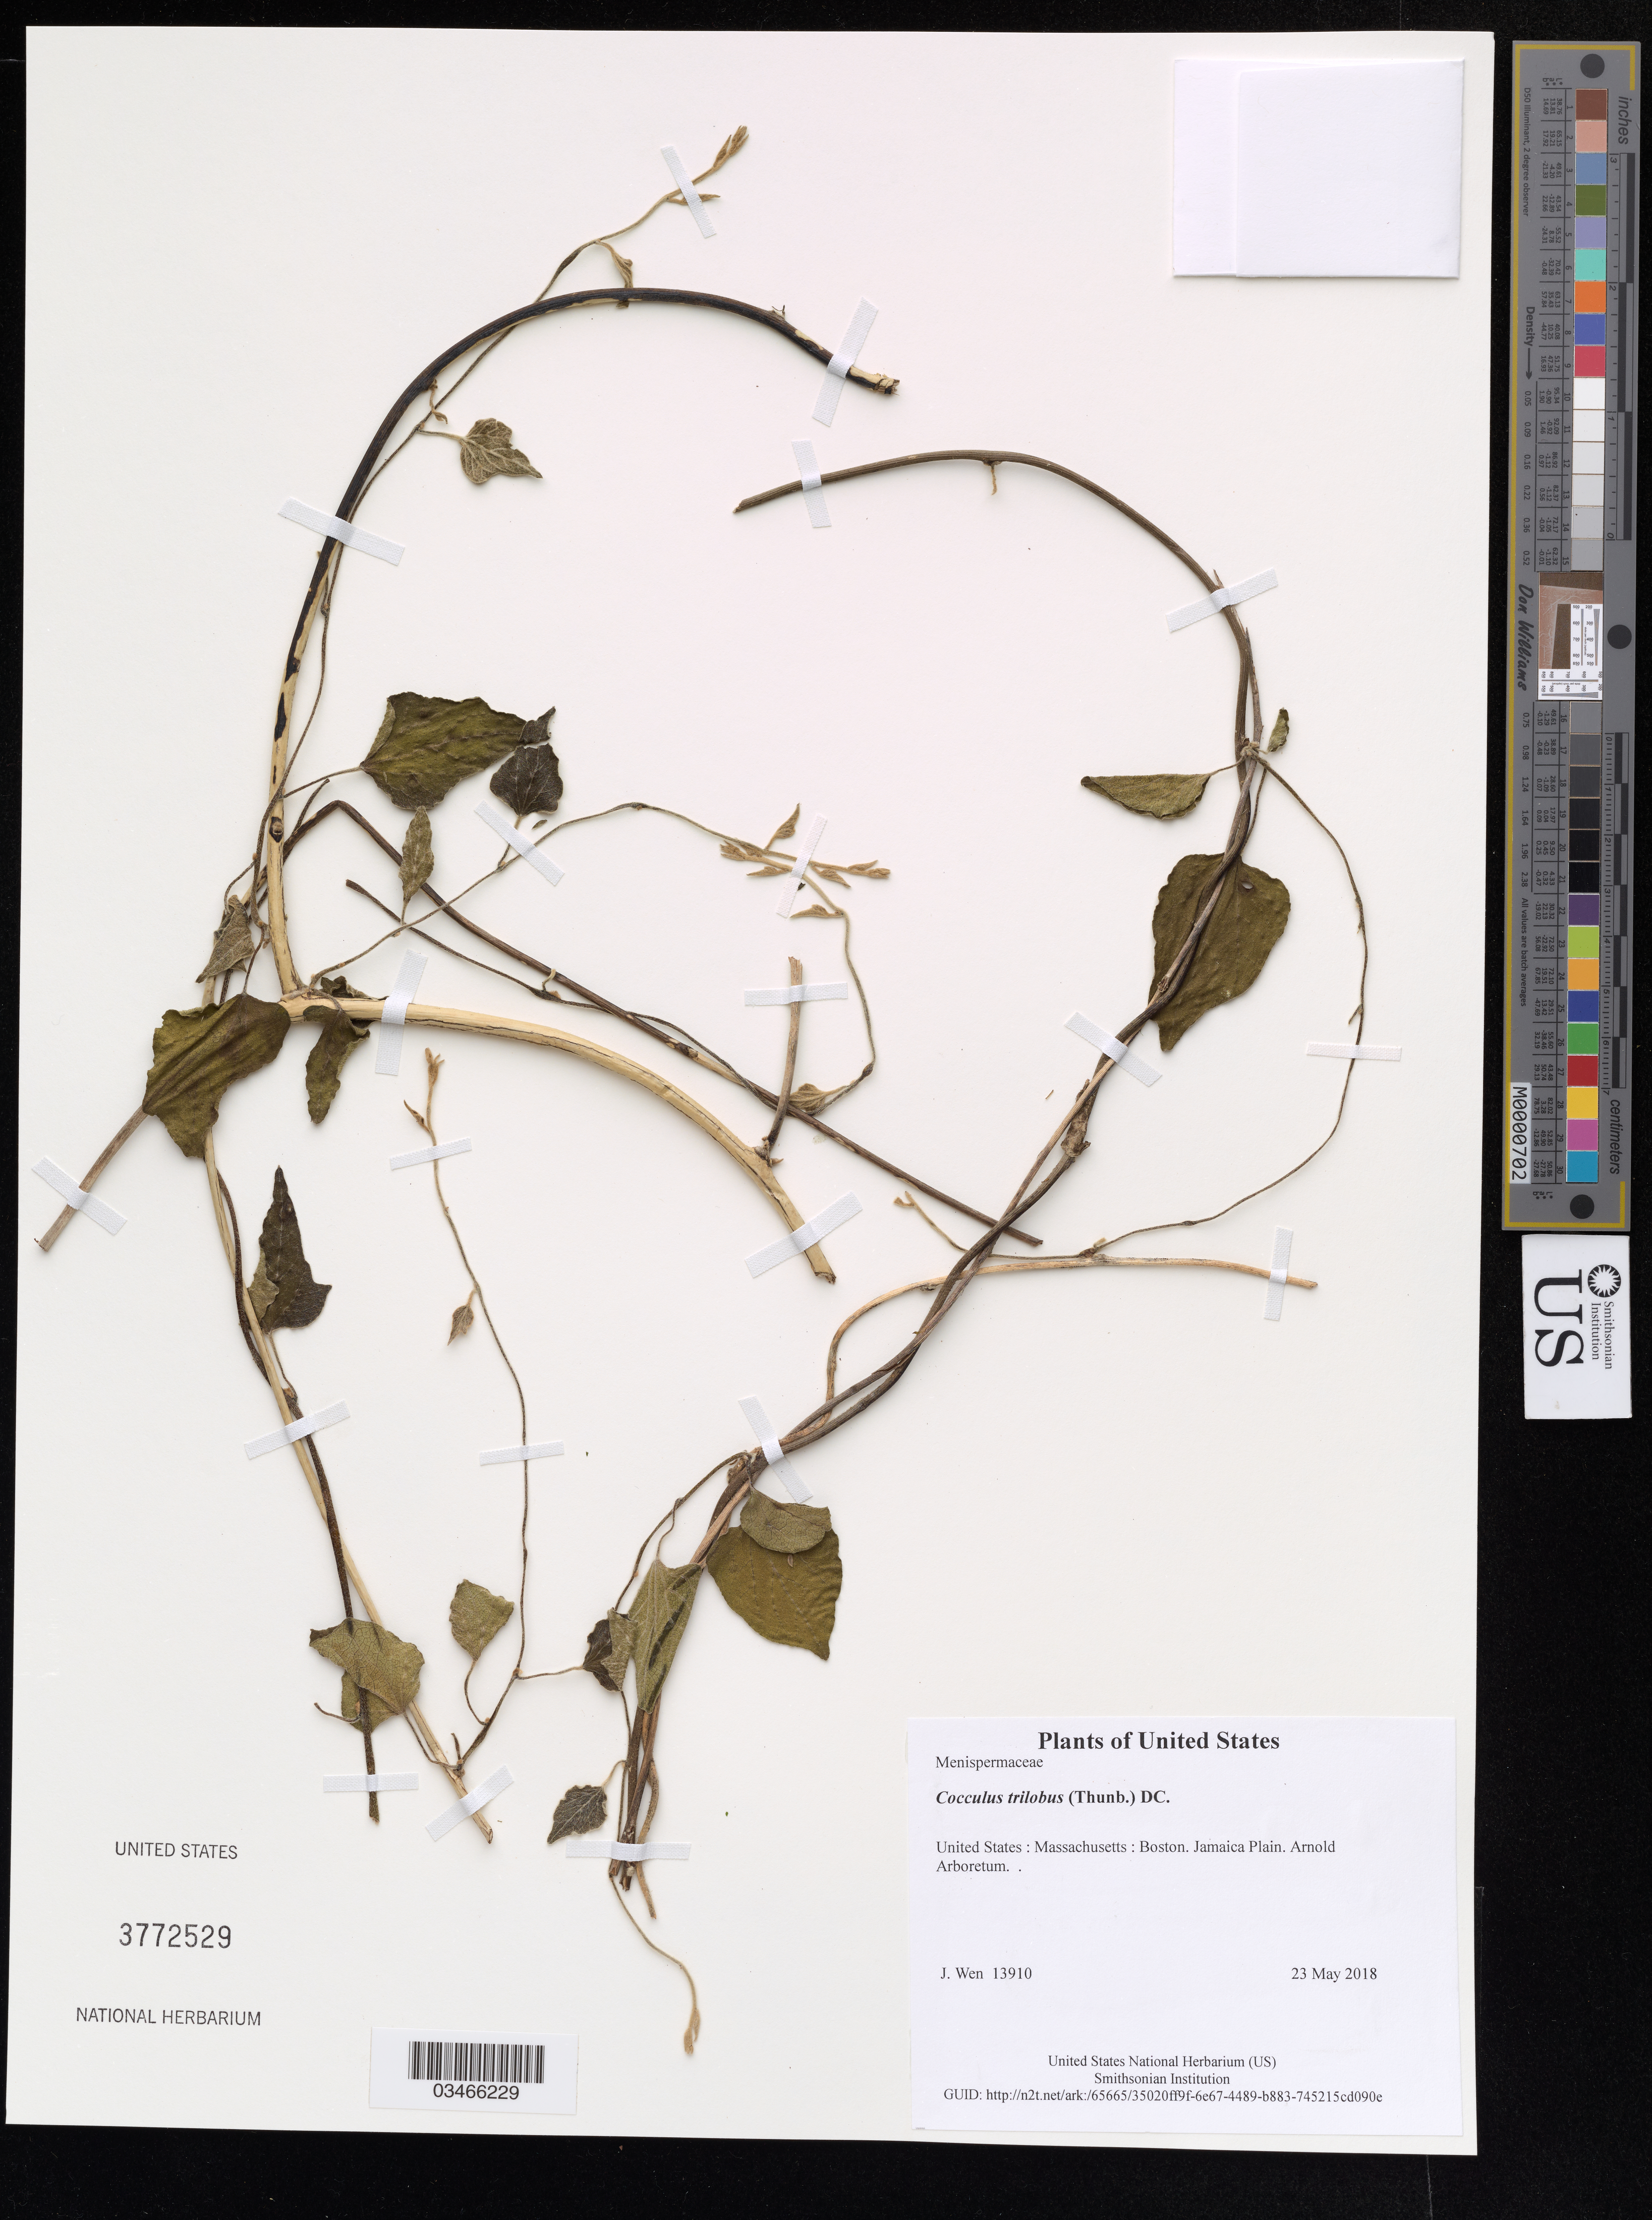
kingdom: Plantae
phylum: Tracheophyta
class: Magnoliopsida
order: Ranunculales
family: Menispermaceae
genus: Cocculus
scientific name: Cocculus trilobus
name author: (Thunb.) DC.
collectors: J. Wen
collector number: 13910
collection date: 2018-05-23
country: United States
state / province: Massachusetts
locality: Boston. Jamaica Plain. Arnold Arboretum.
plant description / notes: Fruits collected for FDA.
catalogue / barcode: US 3772529